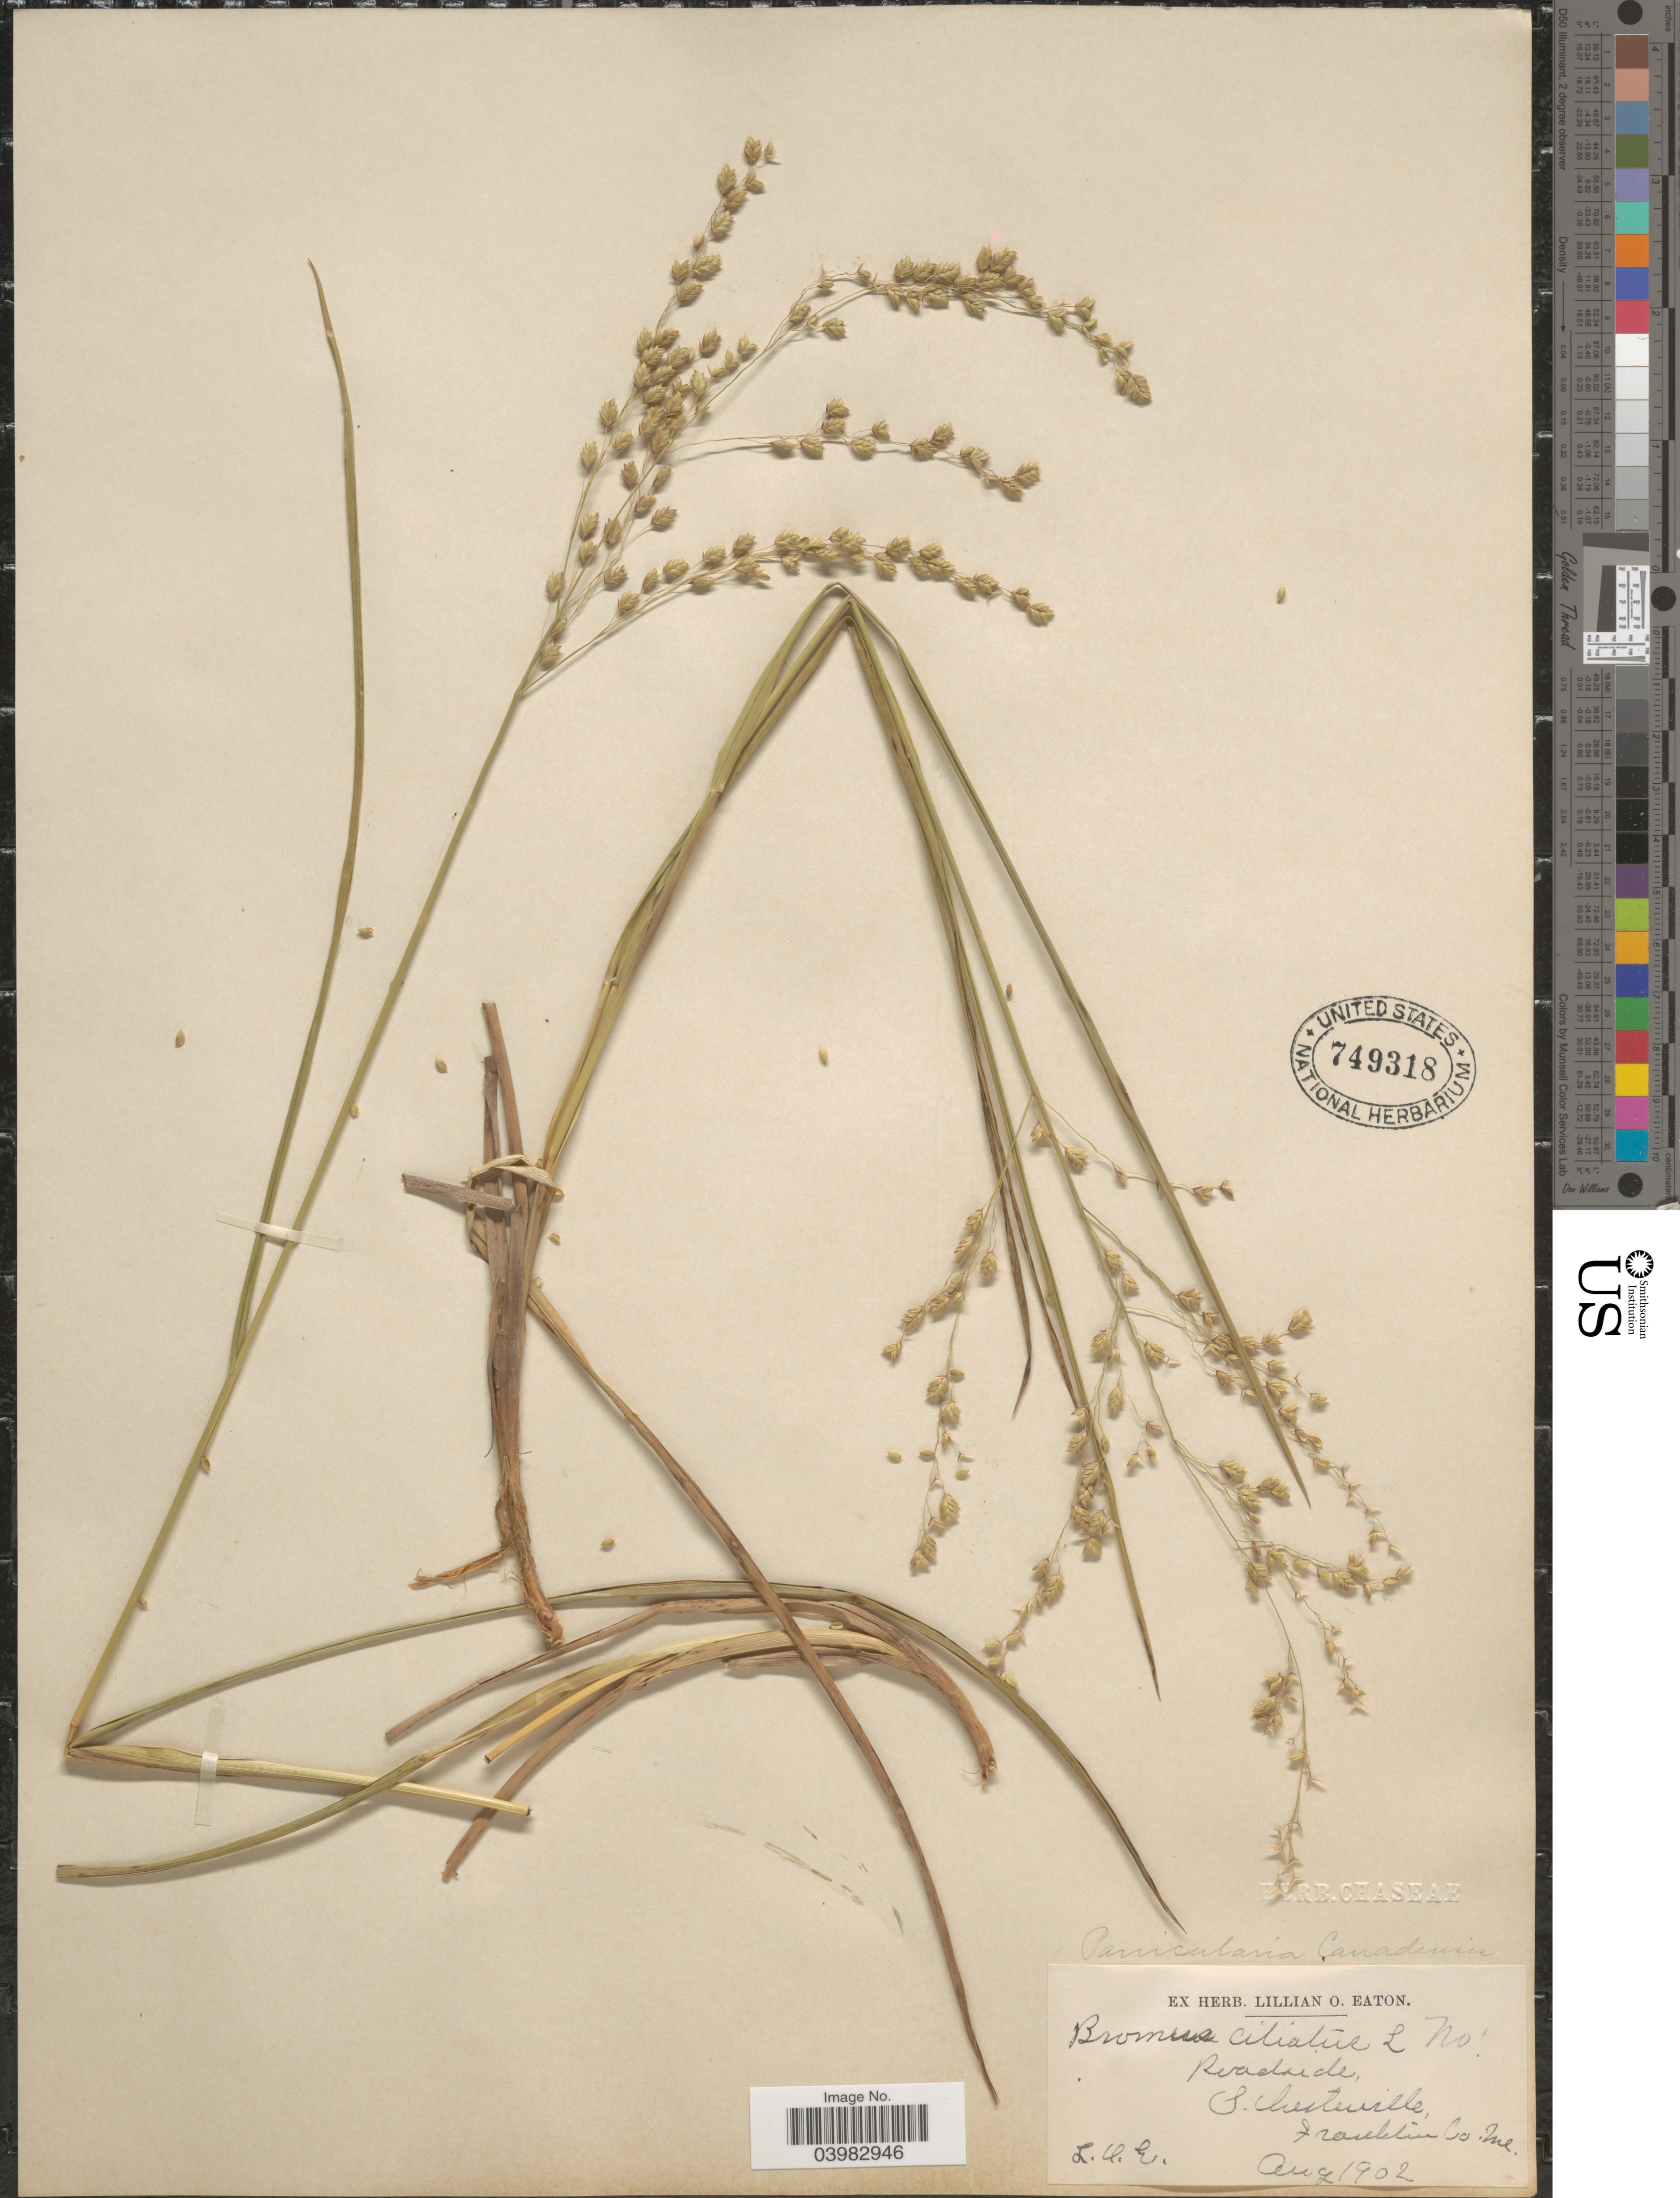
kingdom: Plantae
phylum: Tracheophyta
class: Liliopsida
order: Poales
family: Poaceae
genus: Glyceria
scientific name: Glyceria canadensis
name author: (Michx.) Trin.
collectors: L. O. Eaton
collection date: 1902-08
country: United States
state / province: Maine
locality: S. Chesterville, Franklin Co.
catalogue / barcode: US 749318